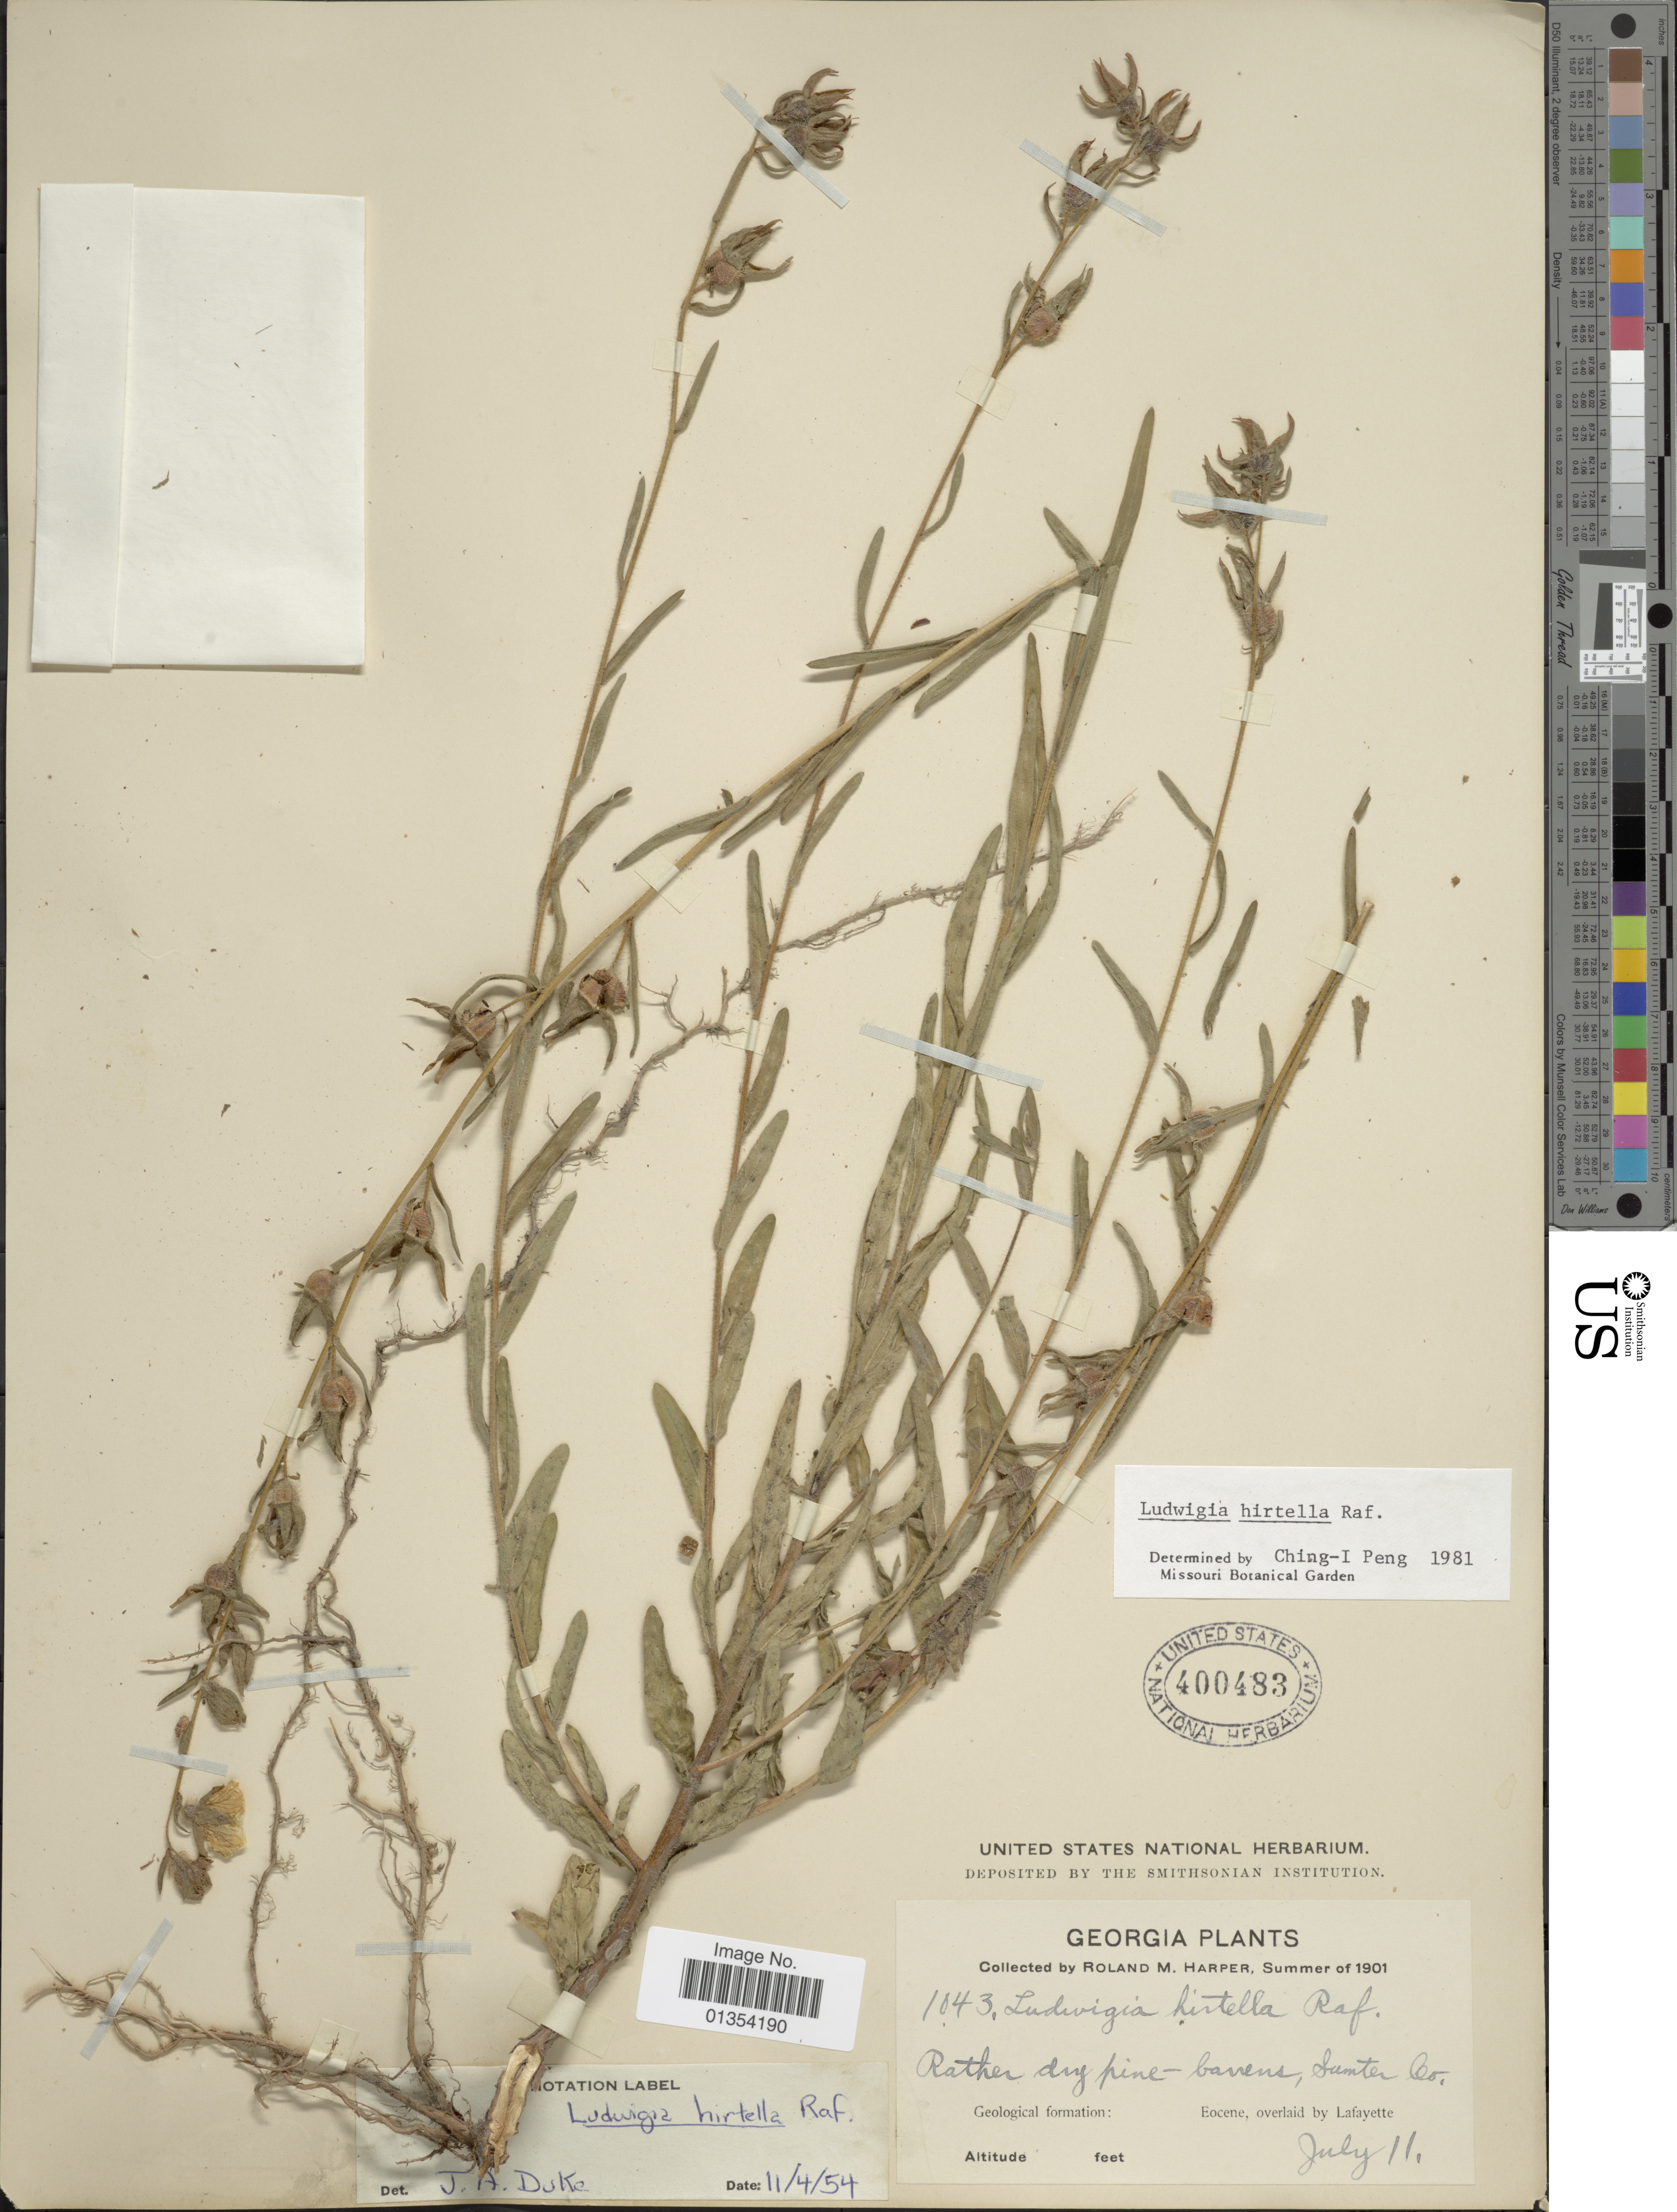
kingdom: Plantae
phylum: Tracheophyta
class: Magnoliopsida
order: Myrtales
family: Onagraceae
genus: Ludwigia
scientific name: Ludwigia hirtella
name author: Raf.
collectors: R. M. Harper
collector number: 1043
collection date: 1901-07-11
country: United States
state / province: Georgia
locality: Sumter Co., Eocene, overlaid by Lafayette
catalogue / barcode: US 400483